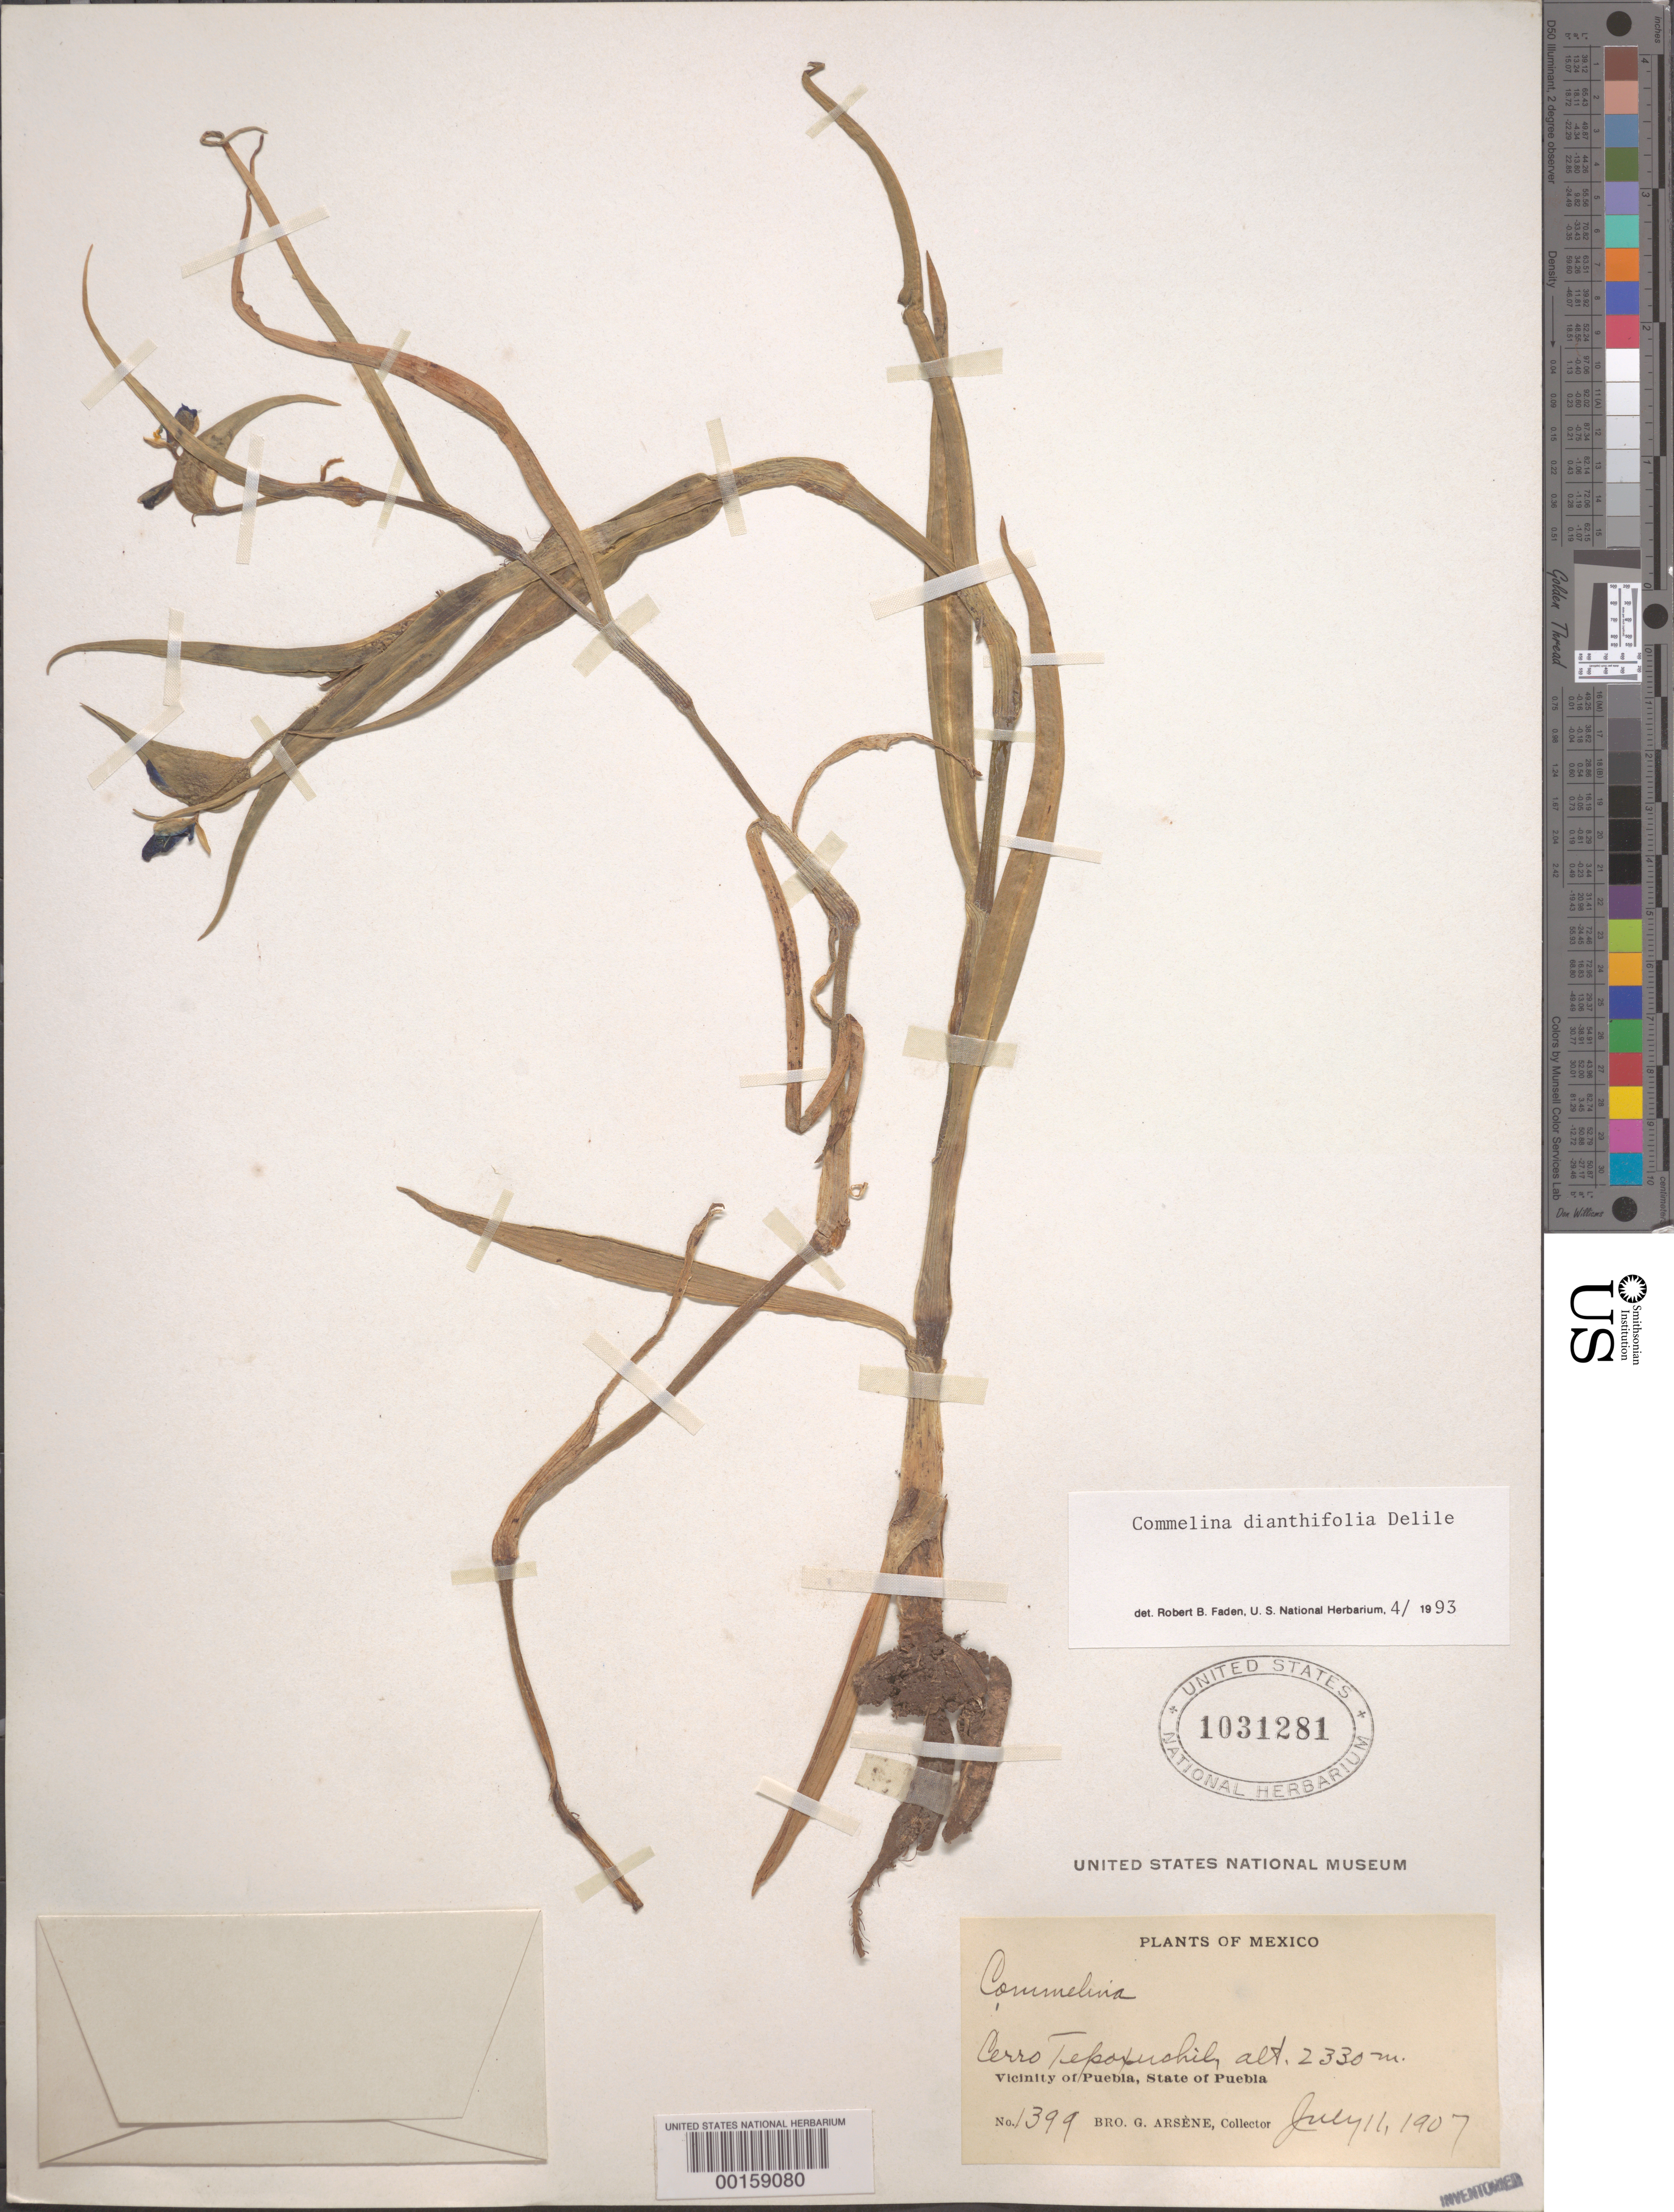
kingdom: Plantae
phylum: Tracheophyta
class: Liliopsida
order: Commelinales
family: Commelinaceae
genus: Commelina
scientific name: Commelina dianthifolia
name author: Redouté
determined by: Faden, Robert B., (US), Smithsonian Institution - National Museum of Natural History (UNITED STATES)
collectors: Bro. G. Arsène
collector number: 1399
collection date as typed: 11 Jul 1907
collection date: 1907-07-11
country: Mexico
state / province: Puebla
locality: Cerro tepoxuchil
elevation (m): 2330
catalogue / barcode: US 1031281